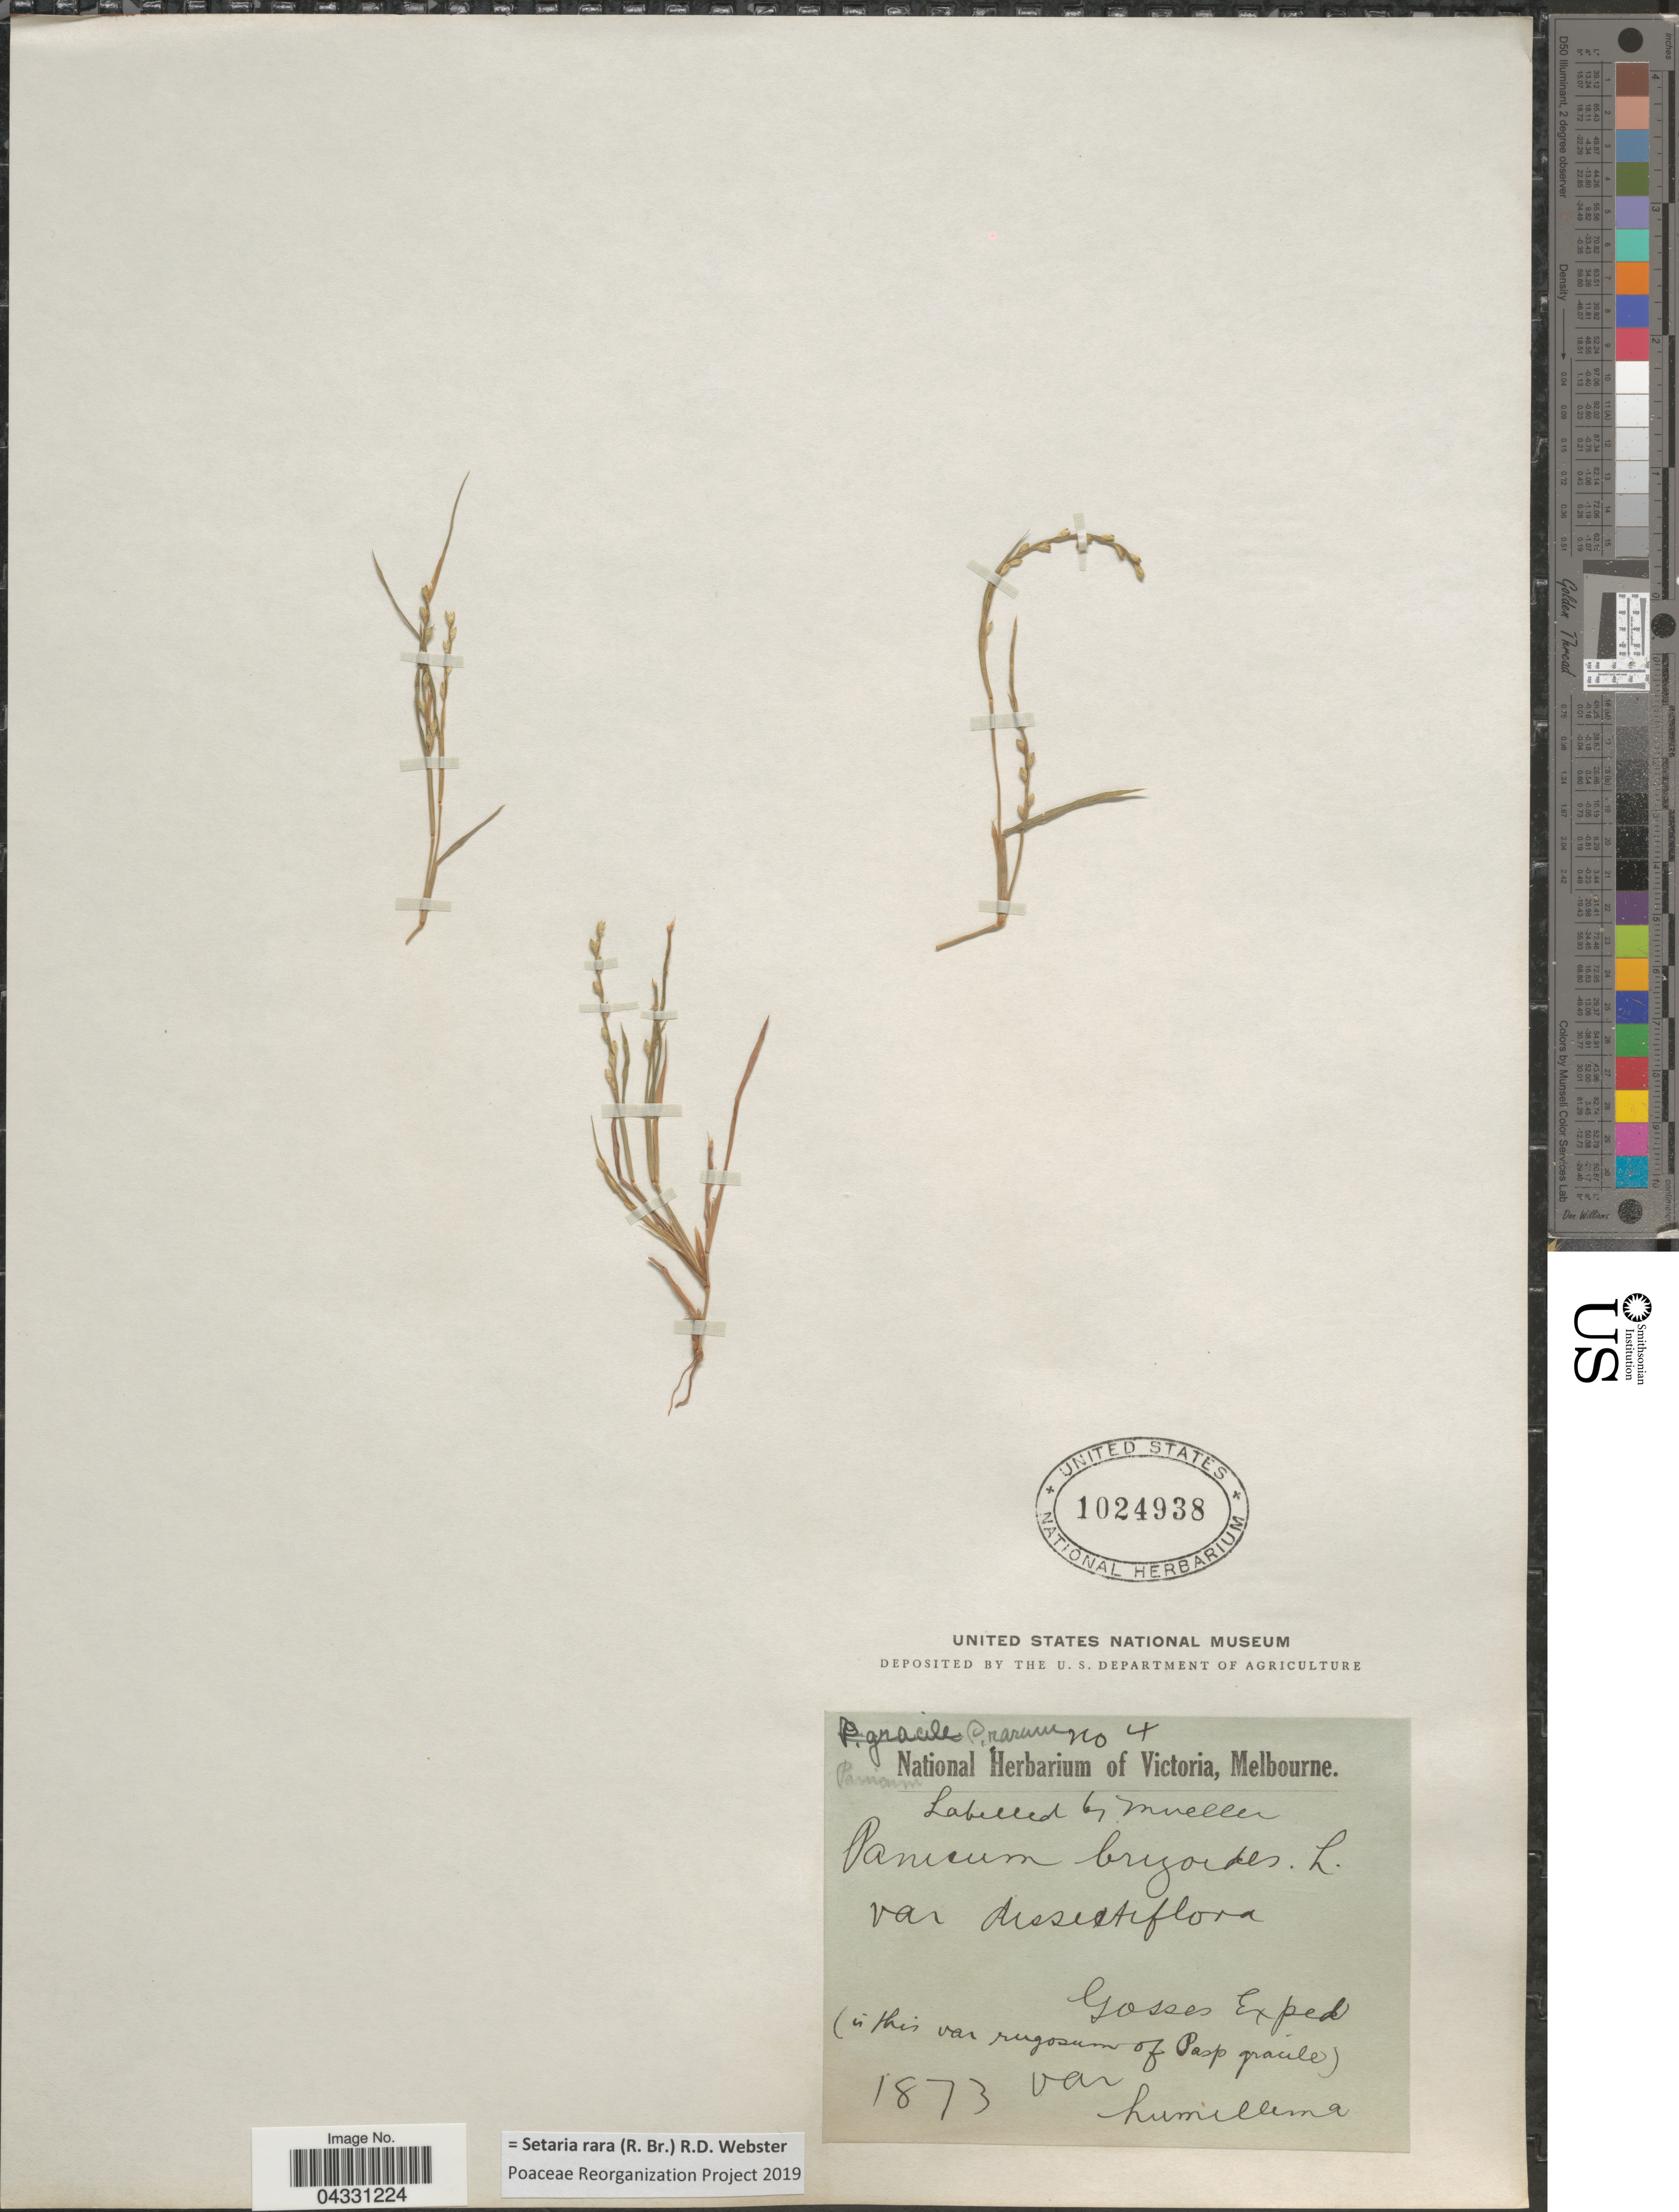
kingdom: Plantae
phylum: Tracheophyta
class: Liliopsida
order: Poales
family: Poaceae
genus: Setaria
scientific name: Setaria rara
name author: (R. Br.) R.D. Webster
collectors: Grasses Exped.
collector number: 4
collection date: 1873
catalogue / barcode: US 1024938